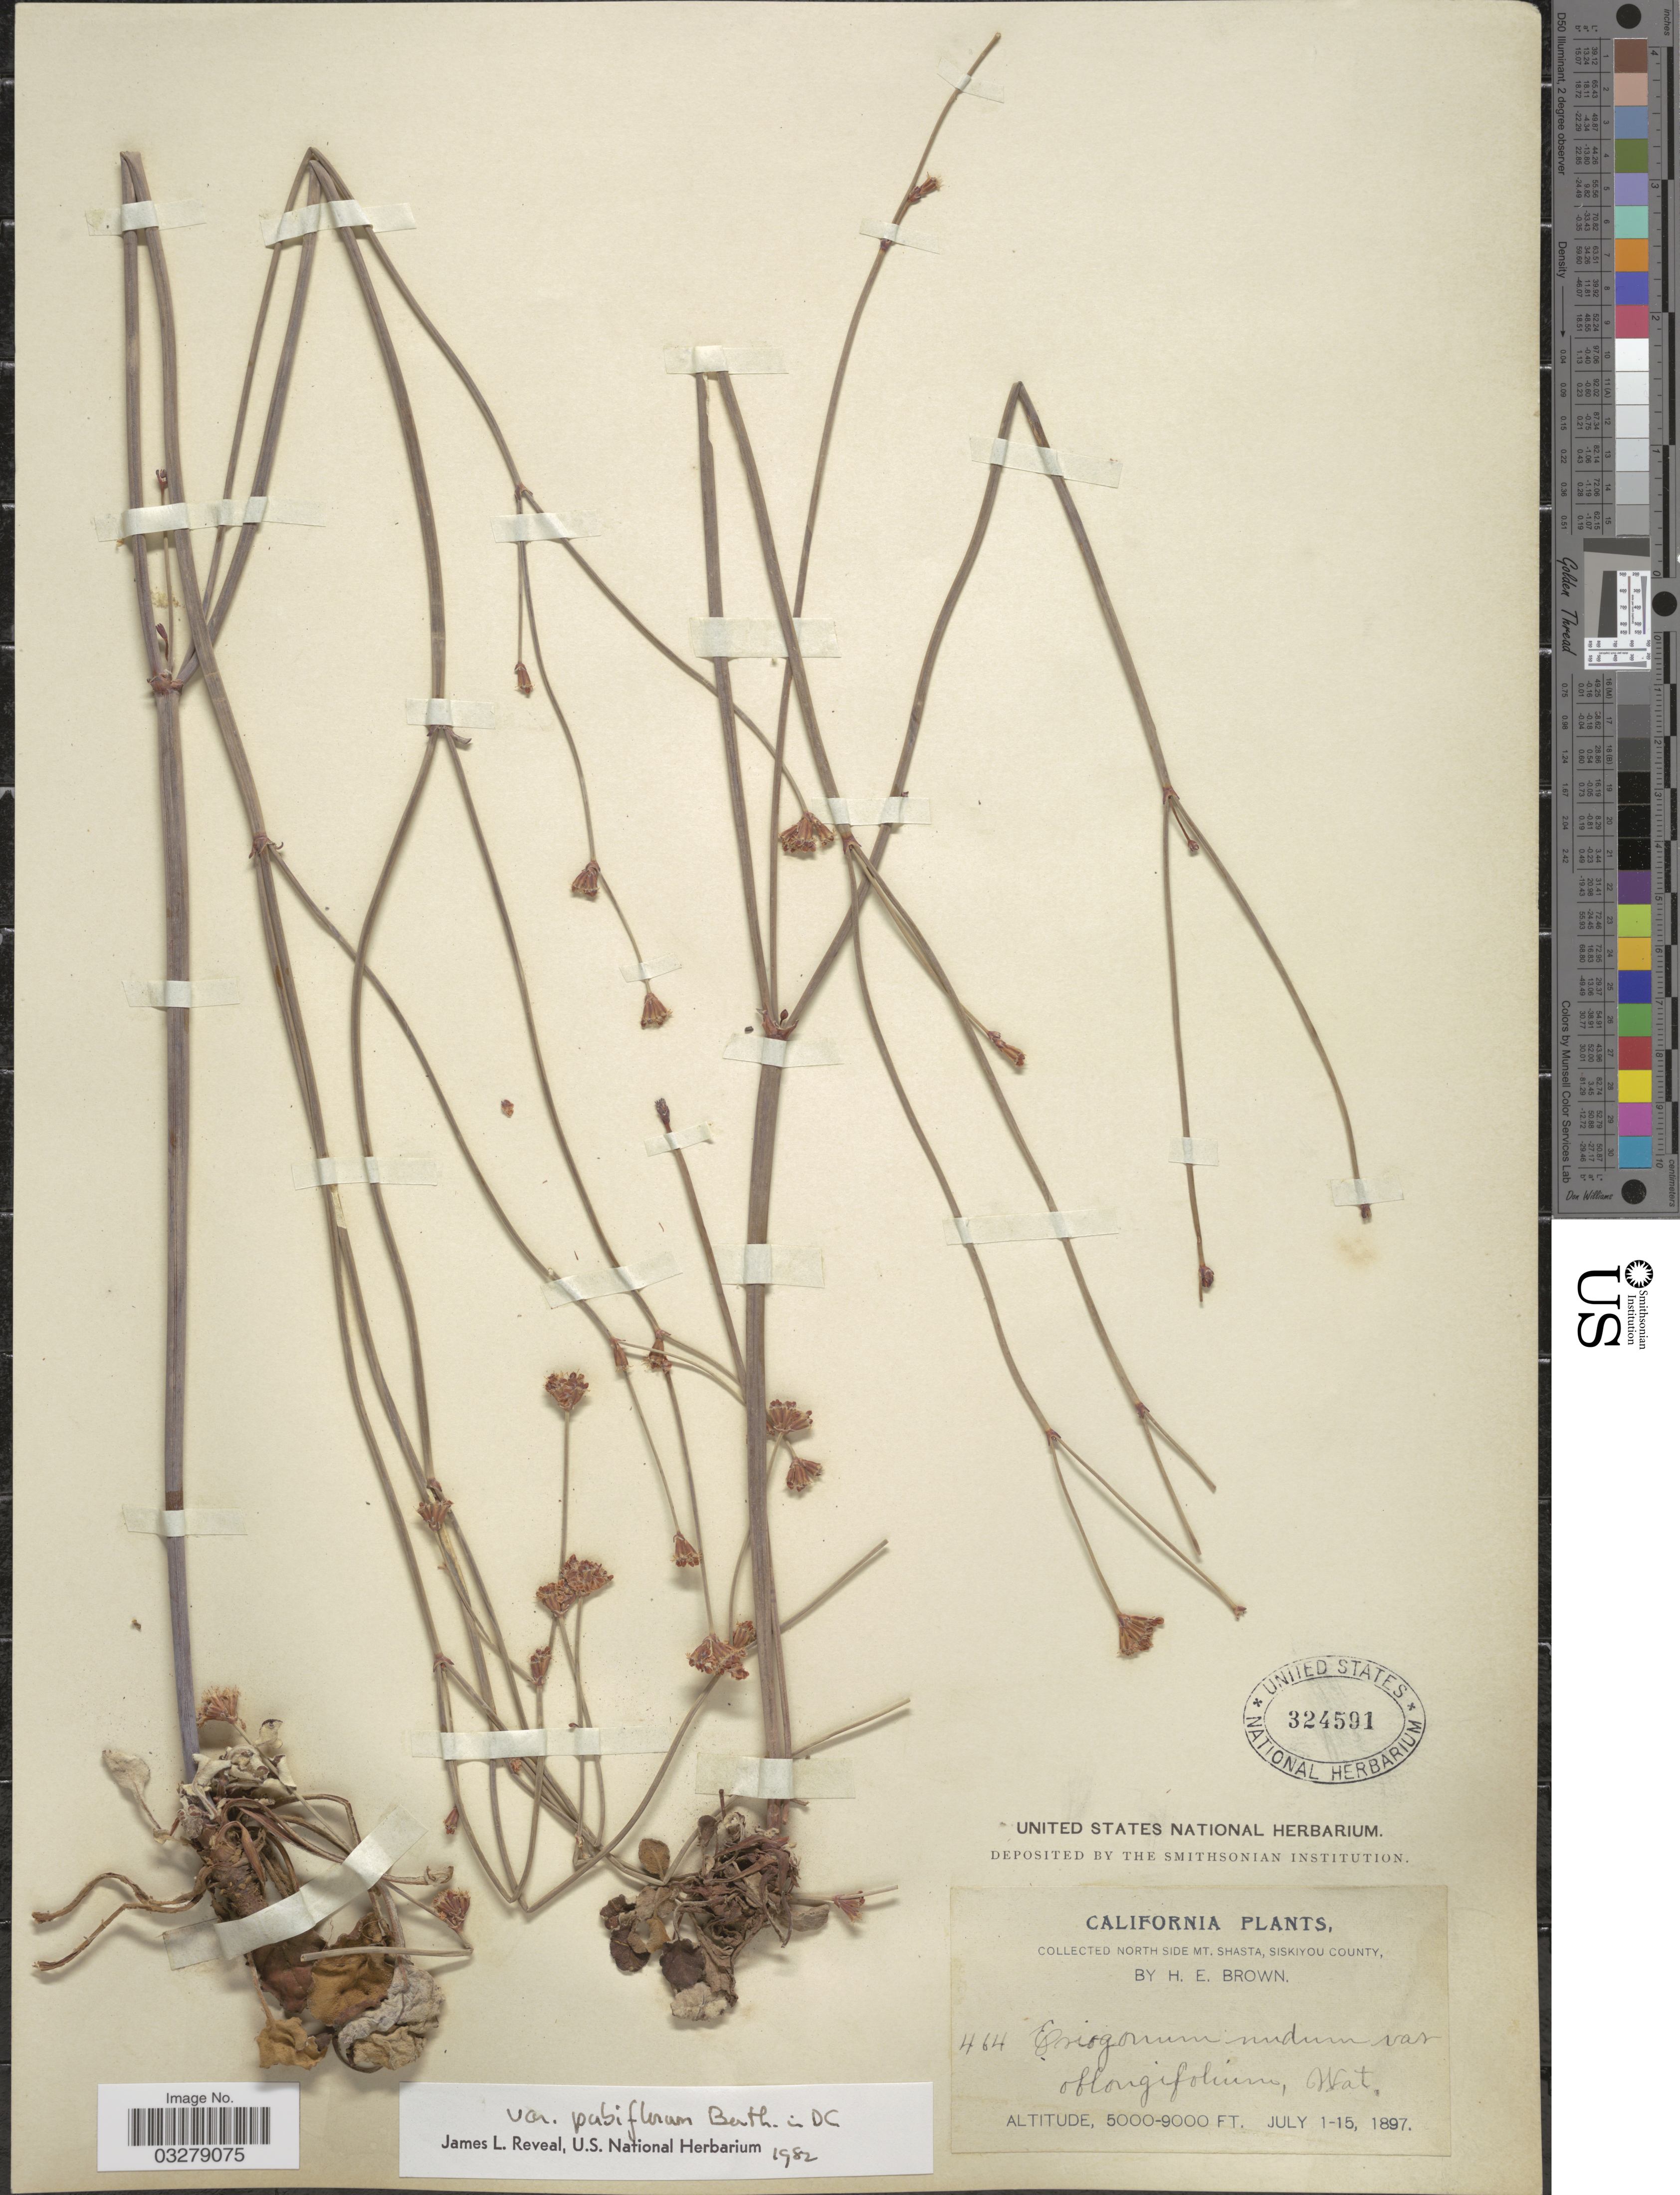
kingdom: Plantae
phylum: Tracheophyta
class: Magnoliopsida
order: Caryophyllales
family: Polygonaceae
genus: Eriogonum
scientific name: Eriogonum nudum var. pubiflorum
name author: Benth. in DC.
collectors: H. E. Brown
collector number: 464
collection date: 1897-07-01/1897-07-15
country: United States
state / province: California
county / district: Siskiyou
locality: North side Mt. Shasta, Siskiyou County.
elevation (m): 1524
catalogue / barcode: US 324591